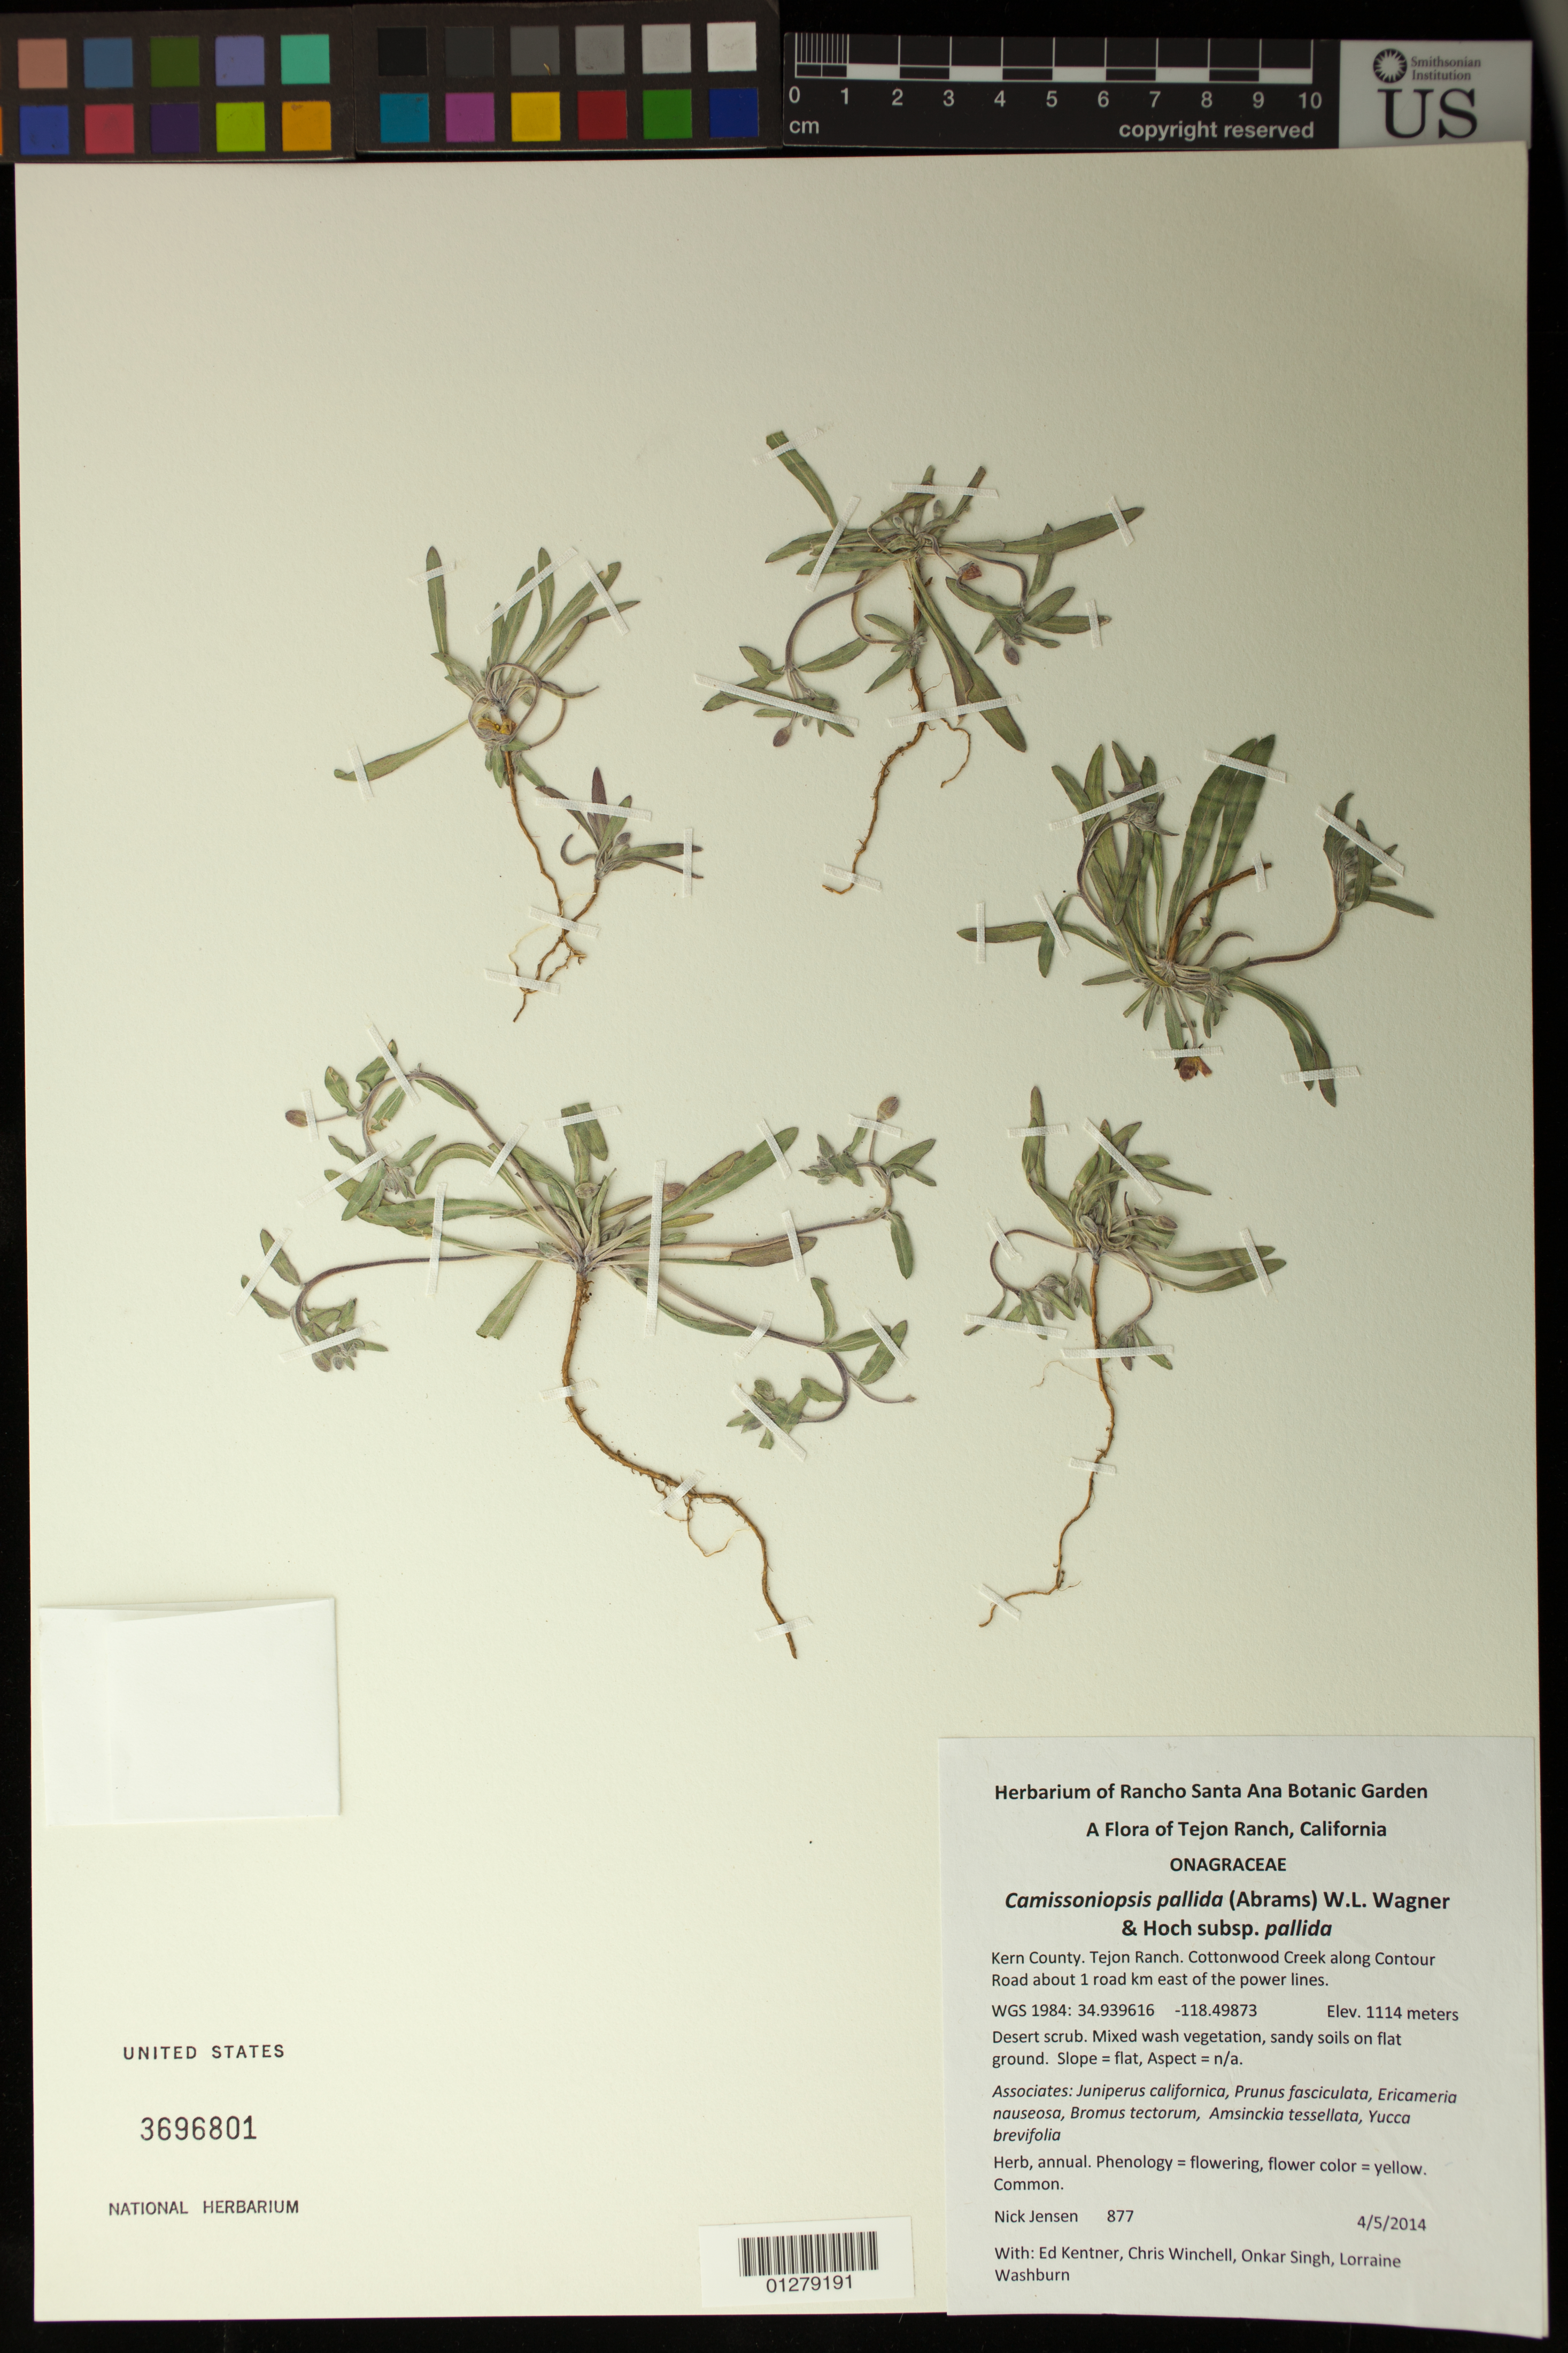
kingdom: Plantae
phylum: Tracheophyta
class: Magnoliopsida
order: Myrtales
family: Onagraceae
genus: Camissoniopsis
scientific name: Camissoniopsis pallida subsp. pallida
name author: (Abrams) W.L. Wagner & Hoch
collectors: N. Jensen, E. Kentner, C. Winchell, O. Singh & L. Washburn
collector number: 877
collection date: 2014-04-05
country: United States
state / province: California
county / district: Kern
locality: Tejon Ranch, Cottonwood Creek along Contour Rd. about 1 road km east of the power lines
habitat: Desert scrub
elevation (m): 1114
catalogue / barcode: US 3696801